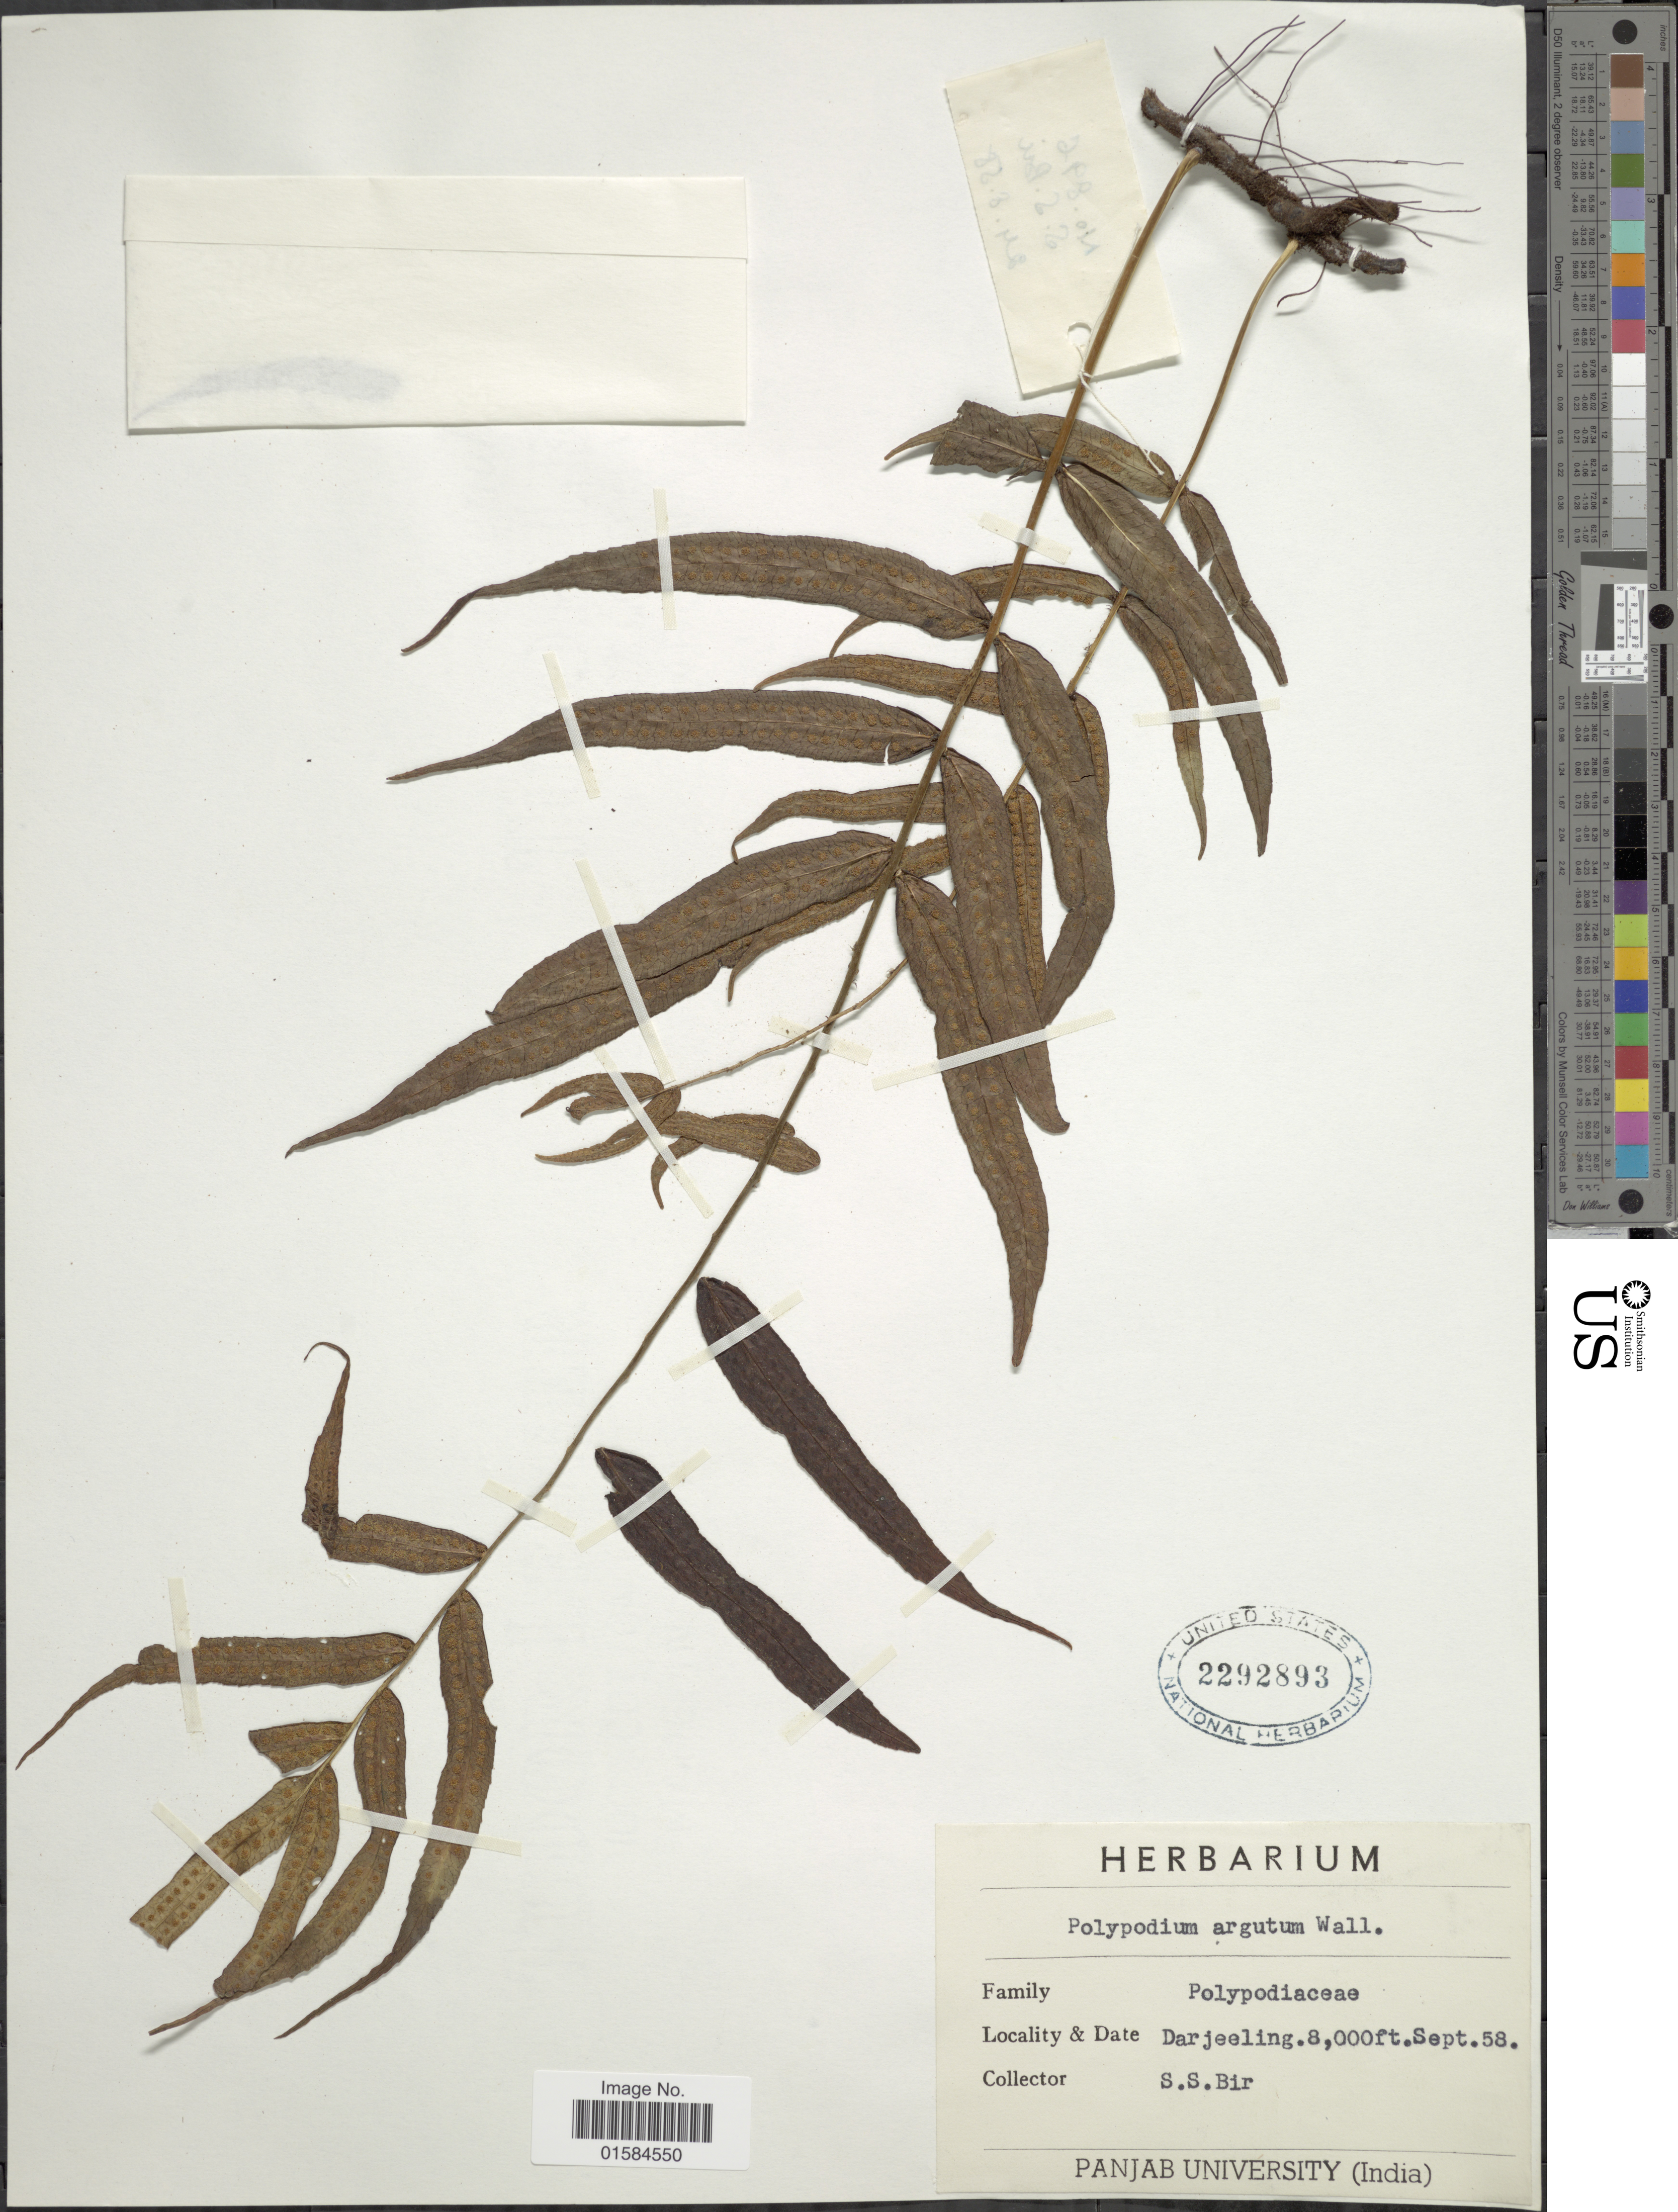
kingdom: Plantae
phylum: Tracheophyta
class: Polypodiopsida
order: Polypodiales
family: Polypodiaceae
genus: Goniophlebium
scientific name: Goniophlebium argutum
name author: (Wall. ex Hook.) J. Sm.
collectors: S. S. Bir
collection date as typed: Transcribed d/m/y: /9/58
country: India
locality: Darjeeling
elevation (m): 2438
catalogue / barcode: US 2292893